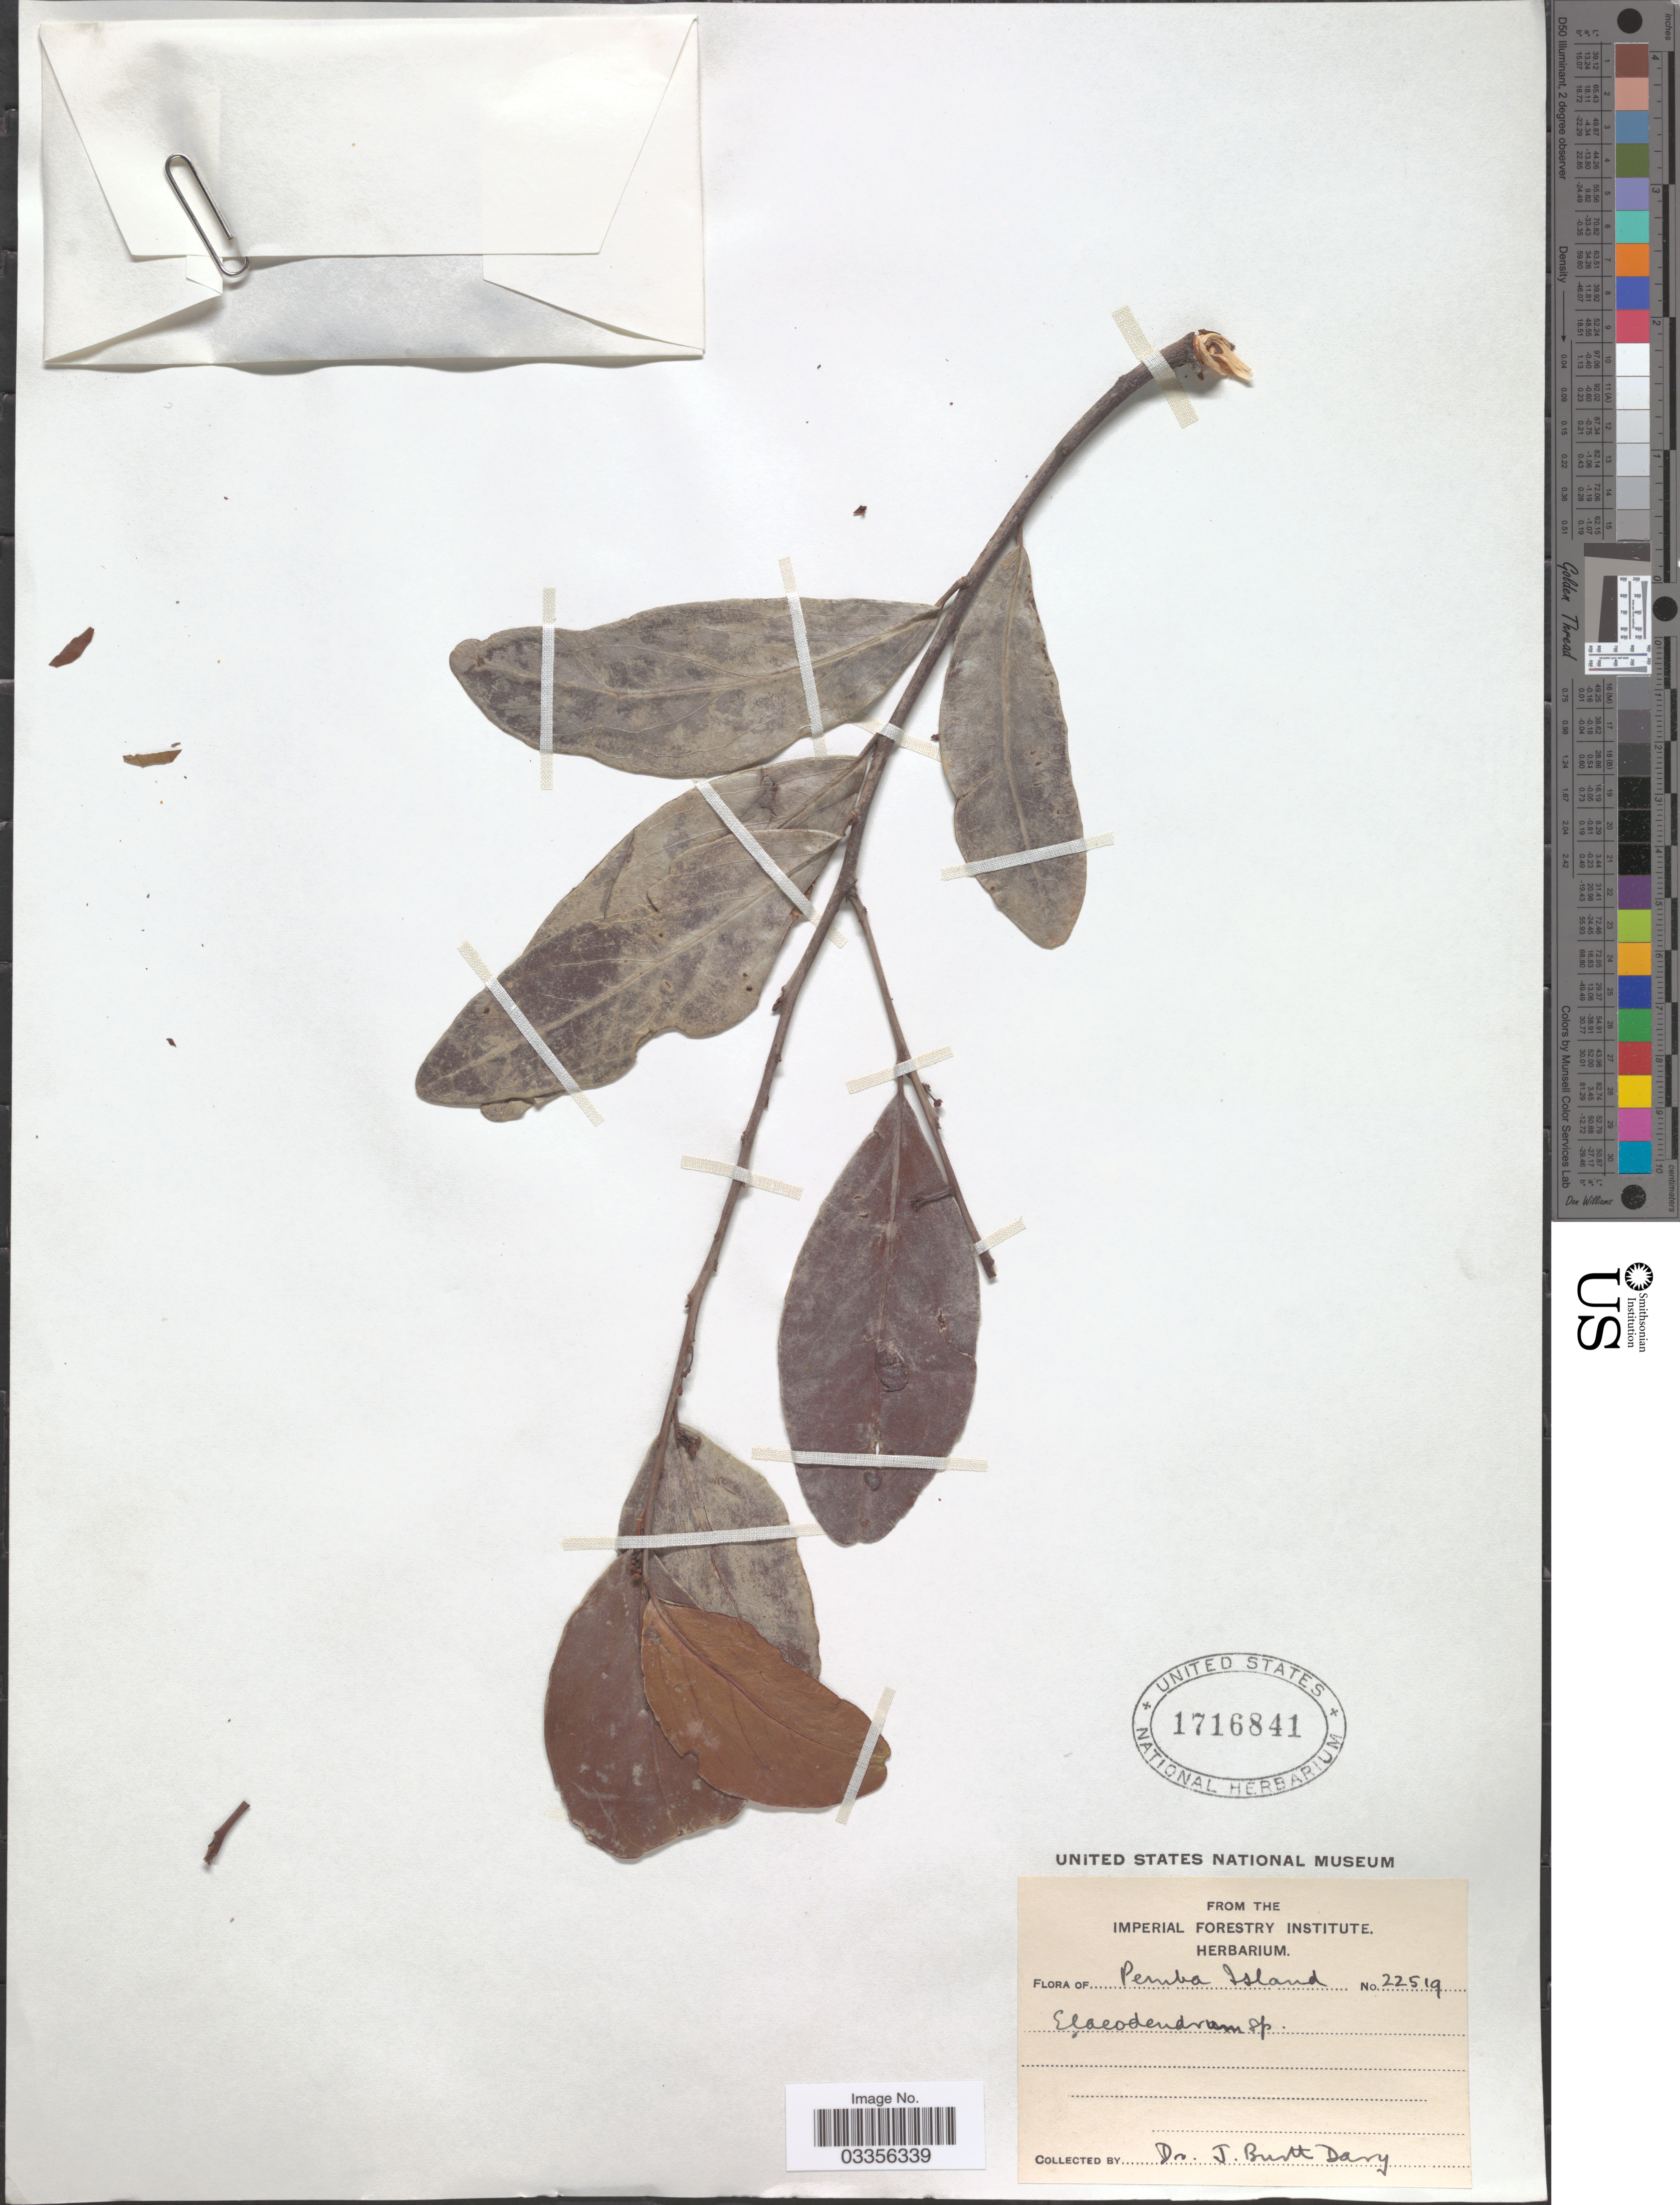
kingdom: Plantae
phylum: Tracheophyta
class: Magnoliopsida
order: Celastrales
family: Celastraceae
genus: Elaeodendron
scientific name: Elaeodendron sp.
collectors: J. Dary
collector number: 22519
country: Tanzania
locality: Pemba Island.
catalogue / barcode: US 1716841